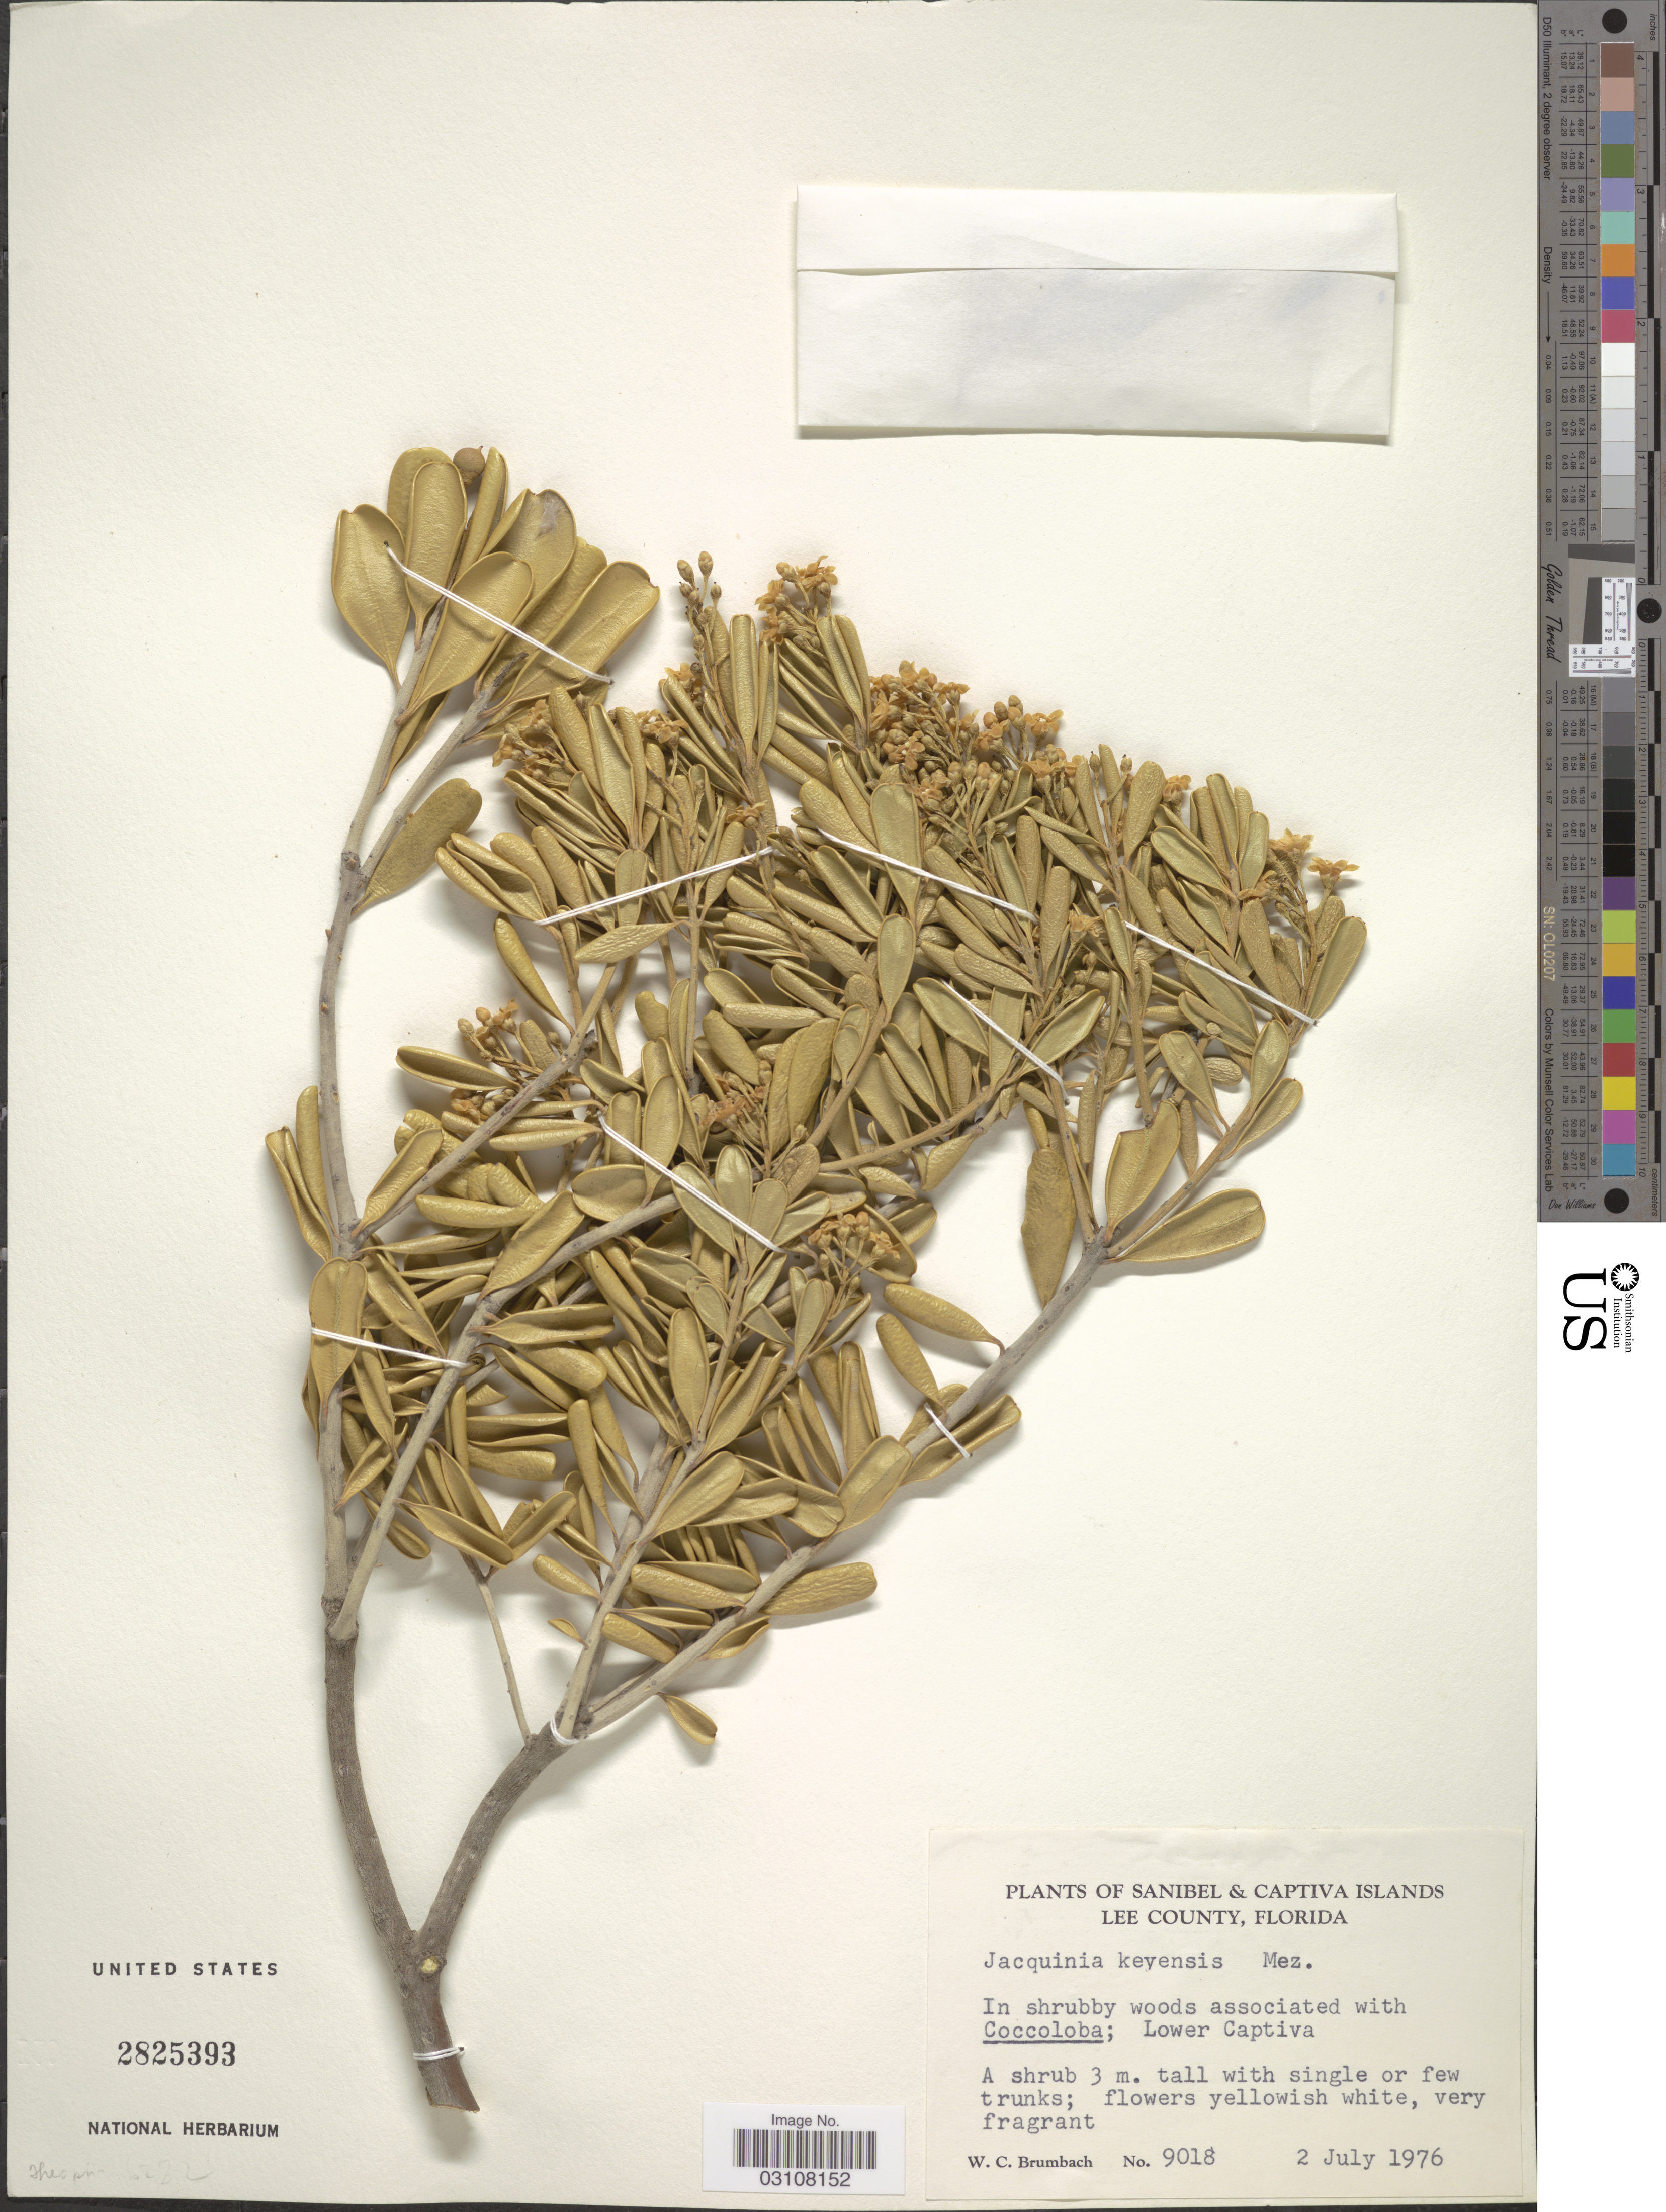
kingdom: Plantae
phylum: Tracheophyta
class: Magnoliopsida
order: Ericales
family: Primulaceae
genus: Jacquinia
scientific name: Jacquinia keyensis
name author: Mez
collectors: W. C. Brumbach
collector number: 9018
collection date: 1976-07-02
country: United States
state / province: Florida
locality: Captiva Islands, Lee County, Lower Captiva.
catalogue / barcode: US 2825393